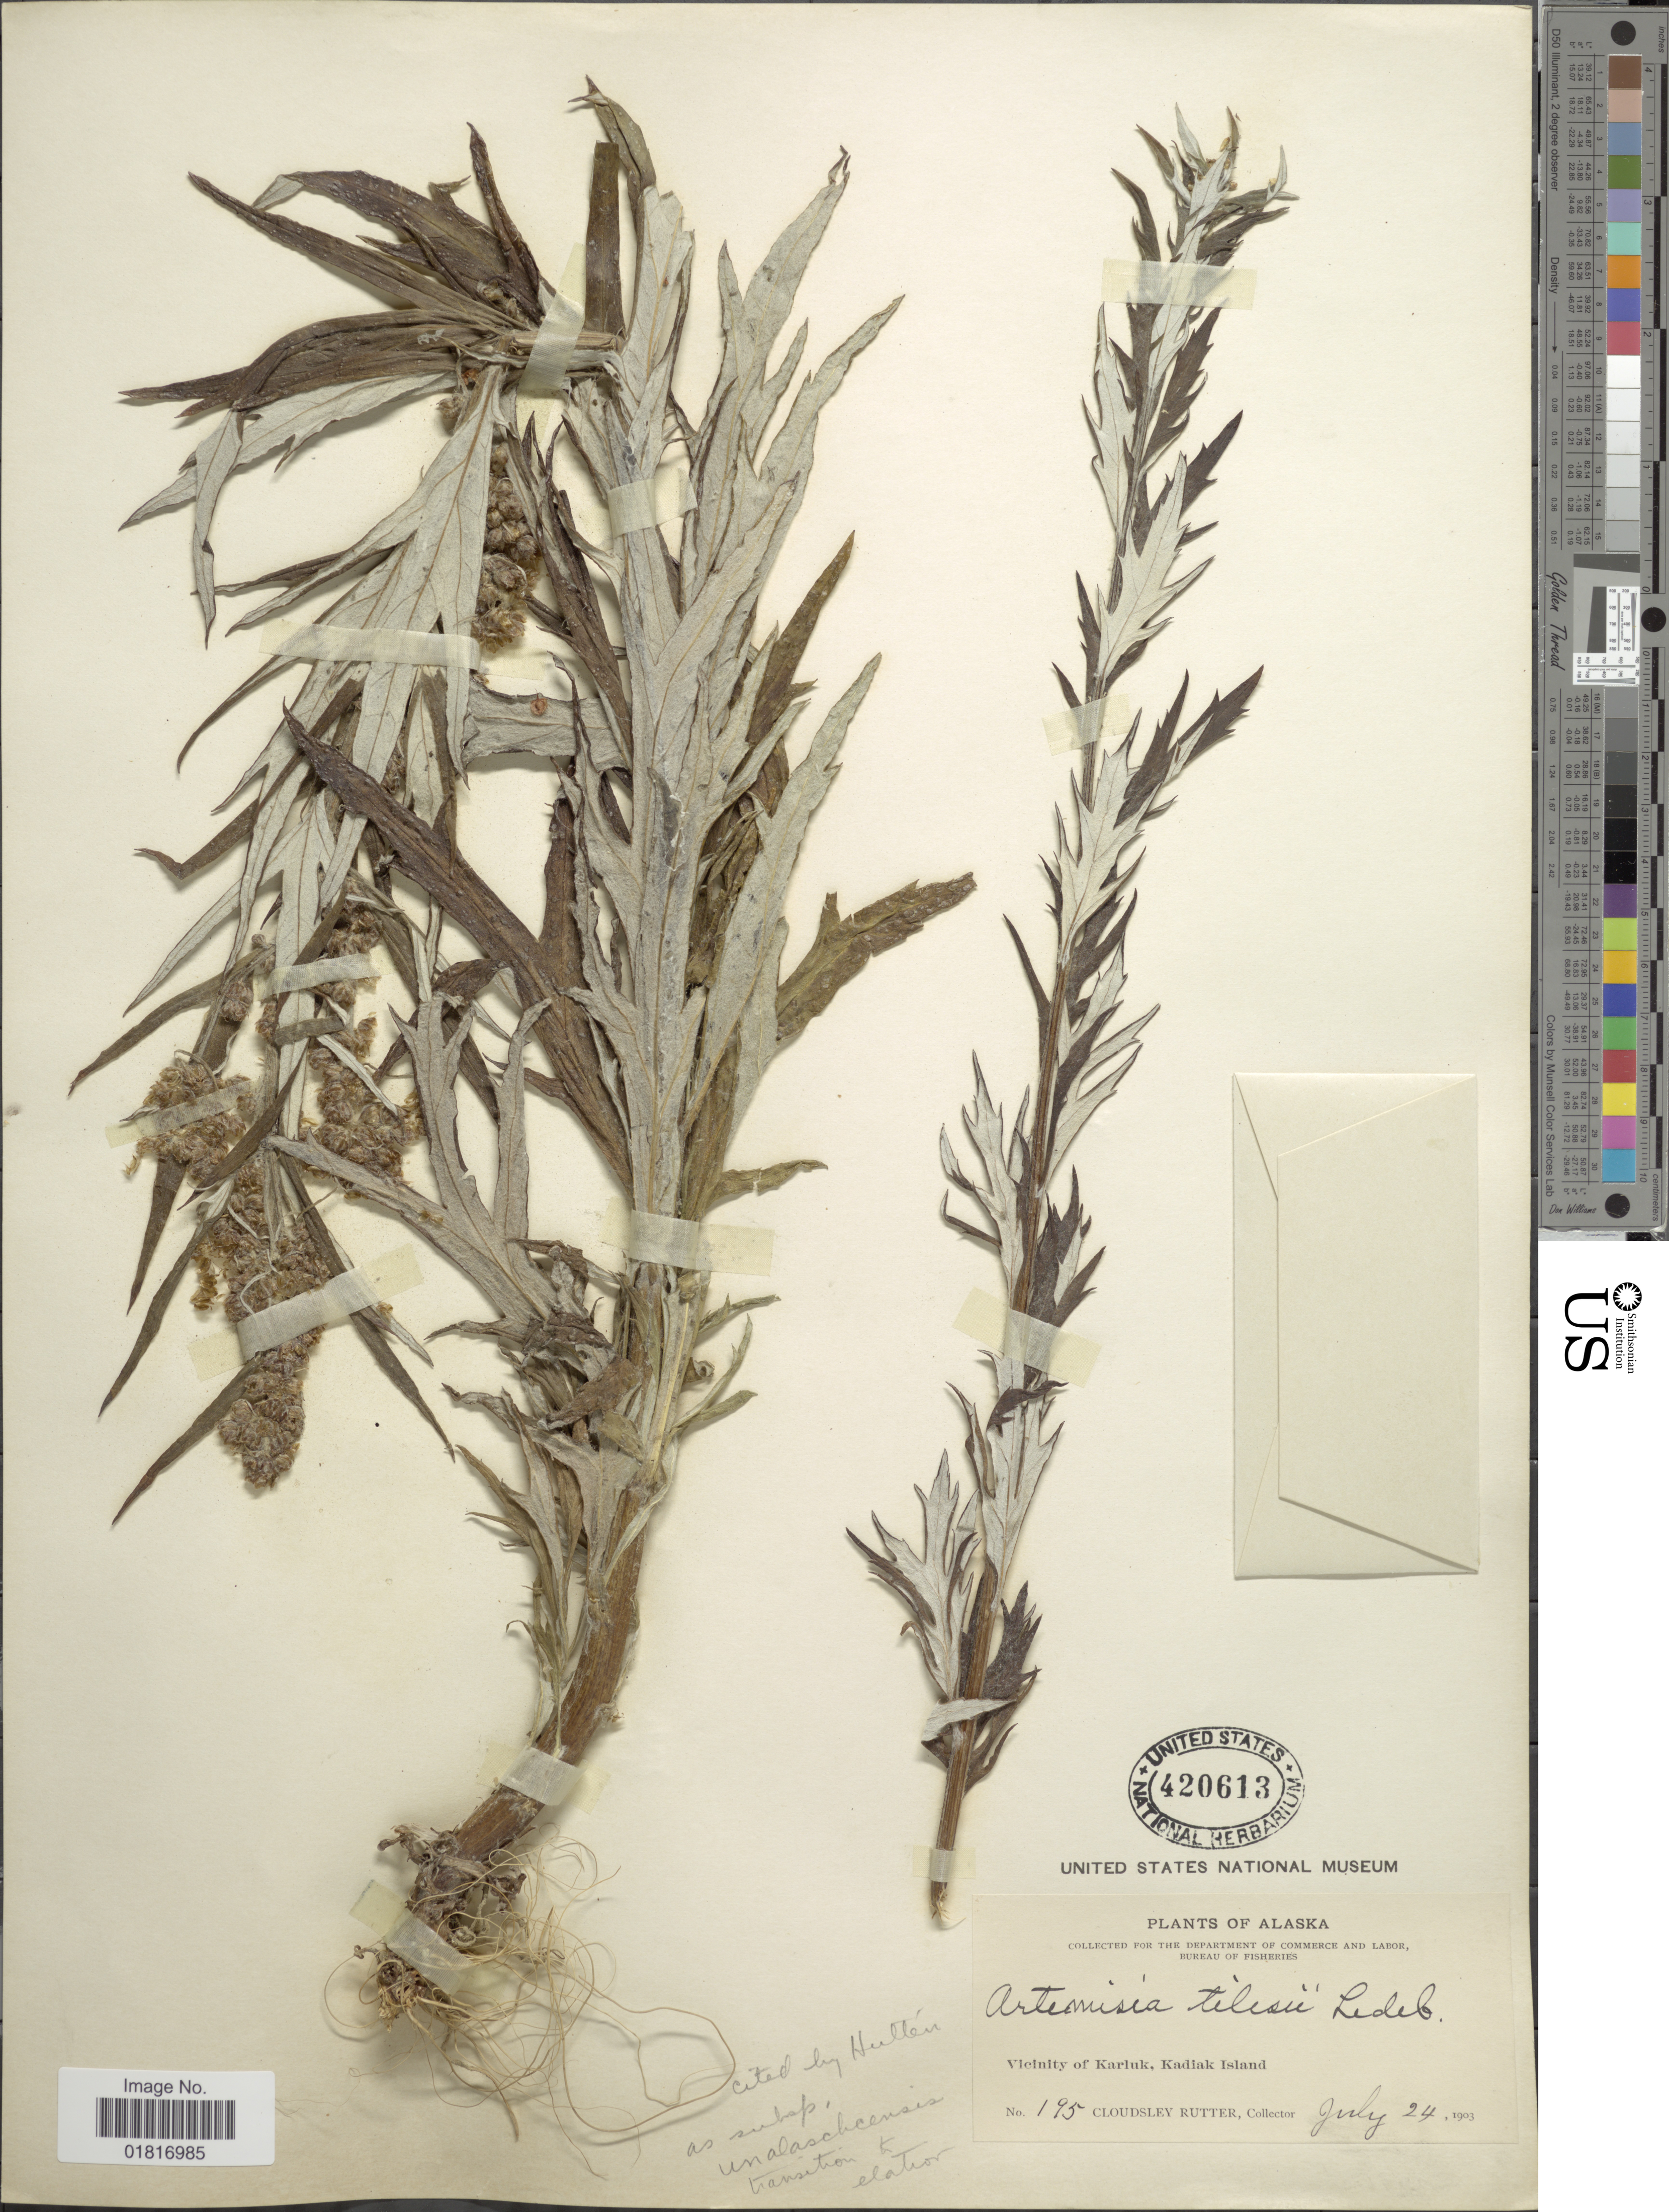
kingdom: Plantae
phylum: Tracheophyta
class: Magnoliopsida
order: Asterales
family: Asteraceae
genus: Artemisia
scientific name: Artemisia tilesii subsp. unalaschcensis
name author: (Besser) Hultén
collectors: C. Rutter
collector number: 195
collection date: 1903-07-24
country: United States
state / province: Alaska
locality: Vicinity of Karluk, Kadiak Island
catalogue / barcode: US 420613